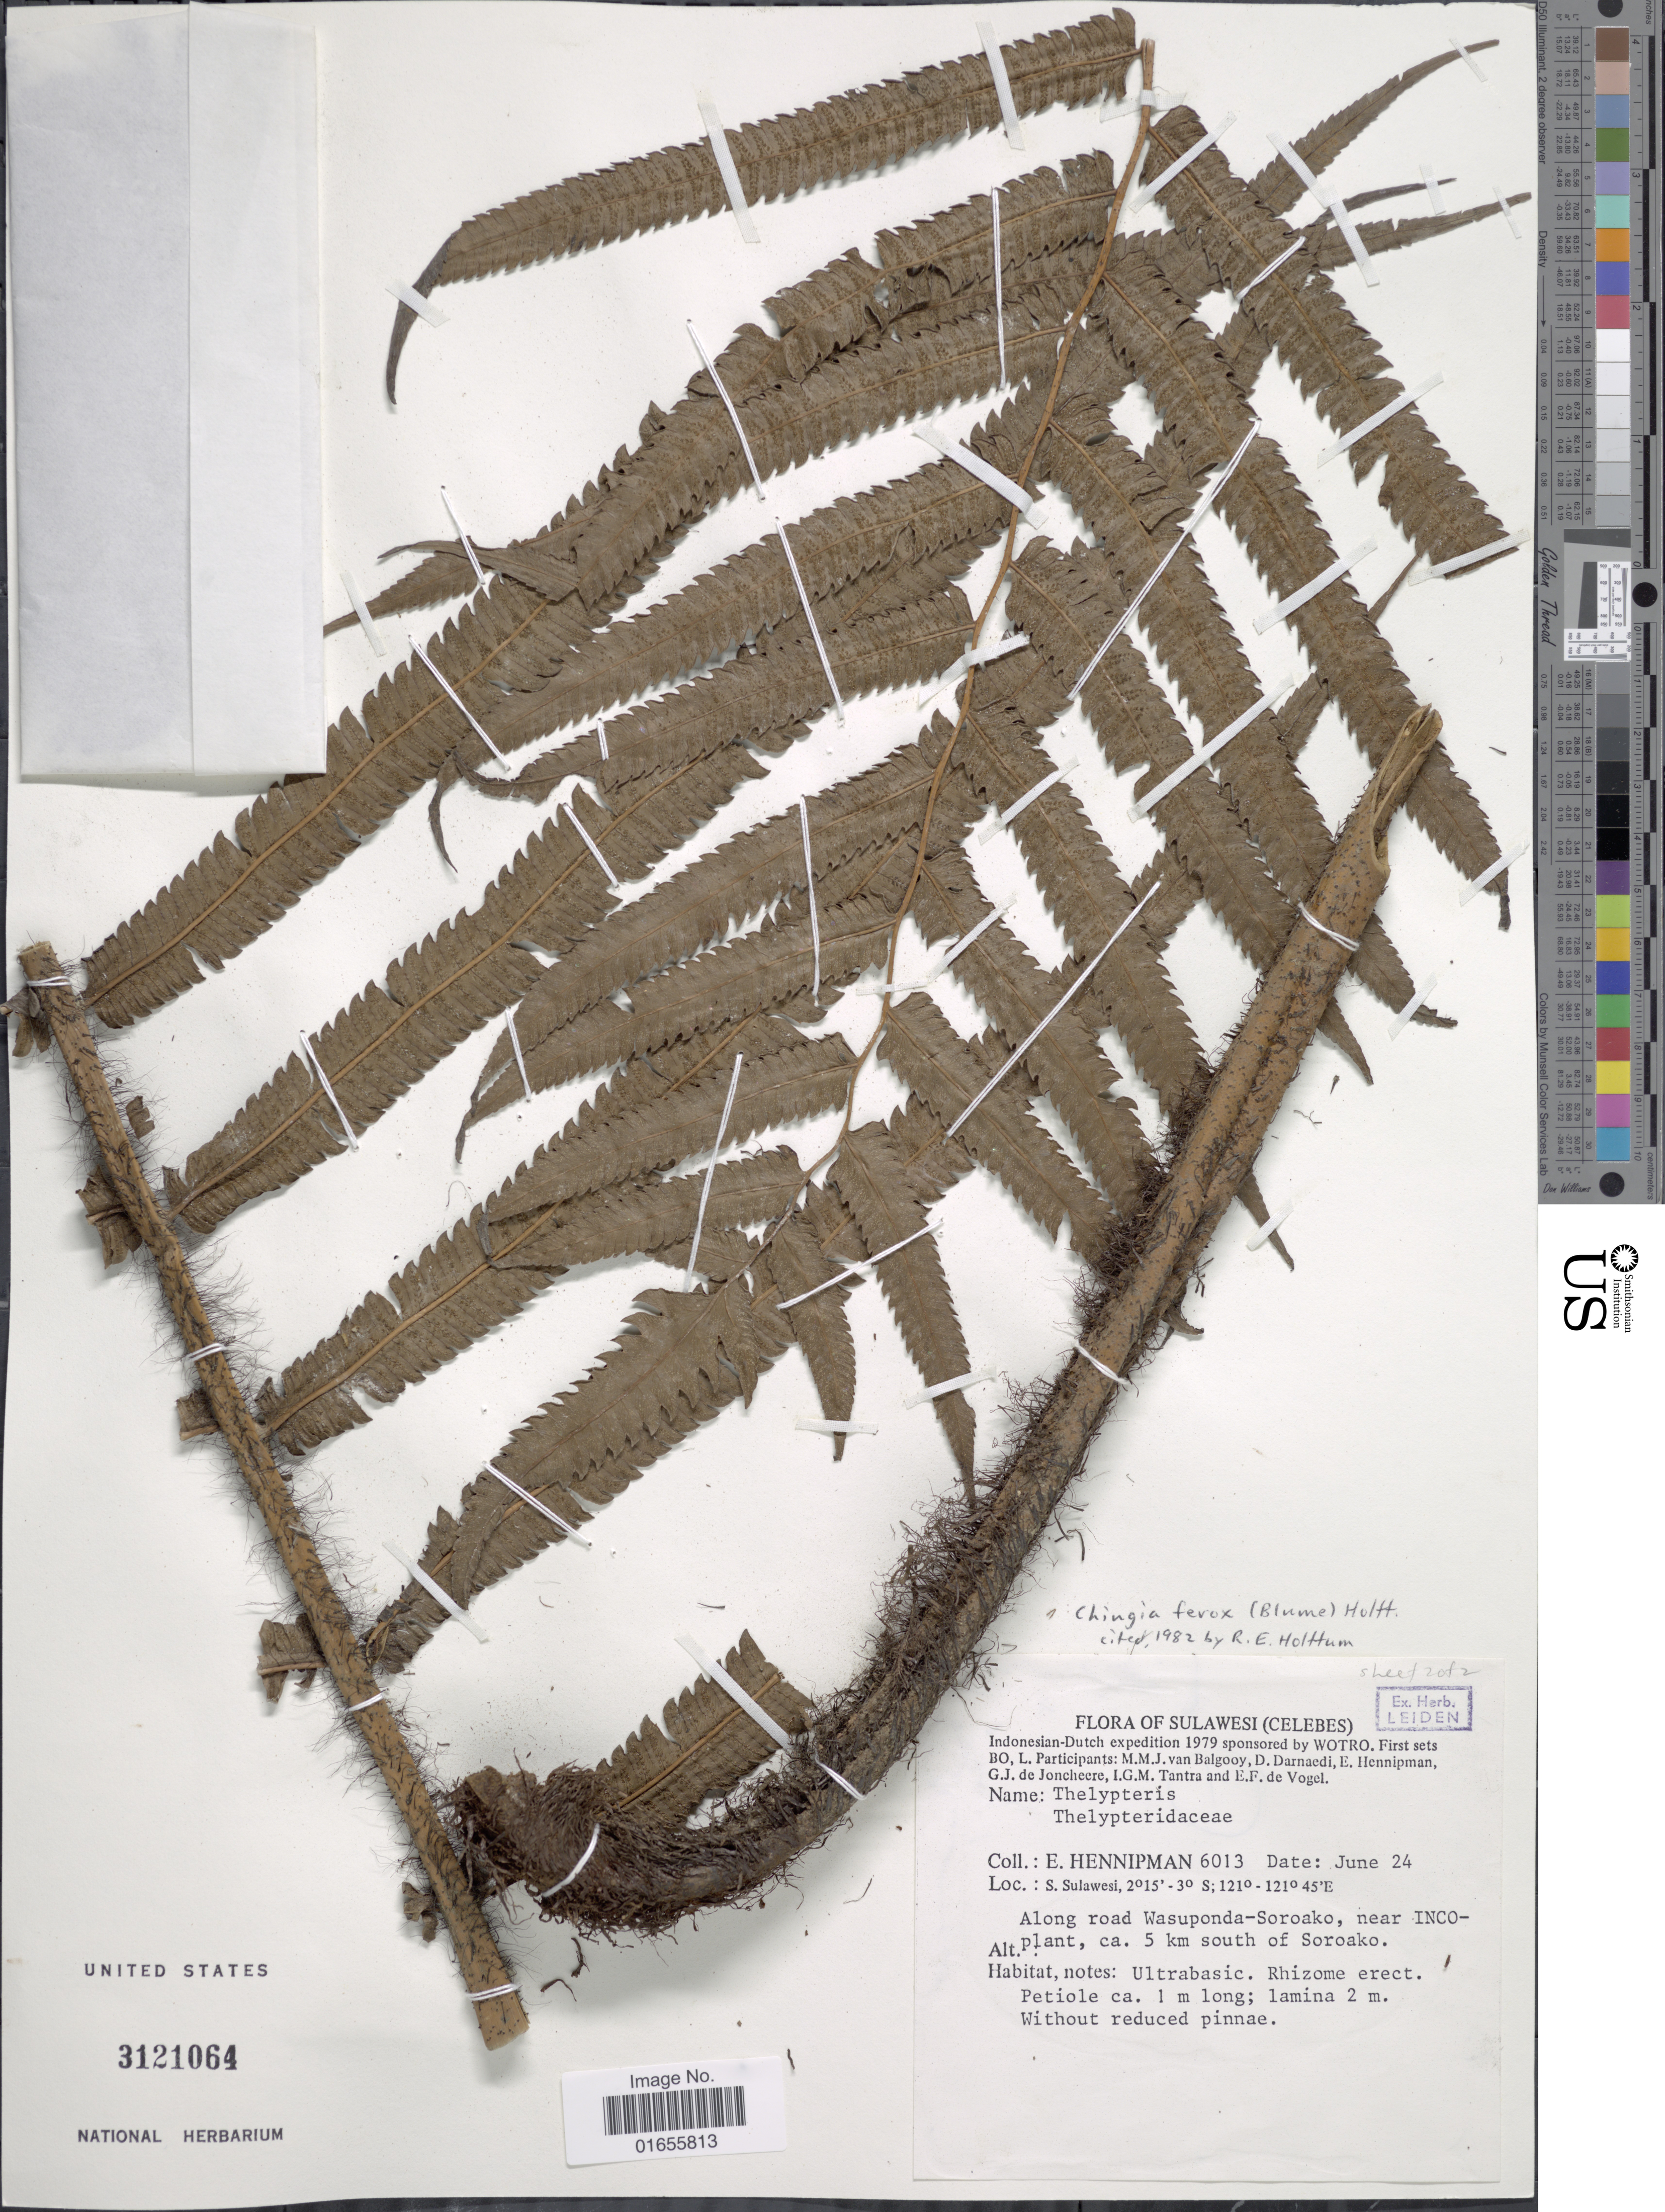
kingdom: Plantae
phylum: Tracheophyta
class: Polypodiopsida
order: Polypodiales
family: Thelypteridaceae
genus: Chingia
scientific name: Chingia ferox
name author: (Blume) Holttum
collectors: E. Hennipman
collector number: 6013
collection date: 1979-06-24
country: Indonesia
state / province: Sulawesi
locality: S. Sulawesi, along road Wasuponda - Soroako, near Inco plant, ca. 5 km south of Soroako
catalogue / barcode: US 3121064